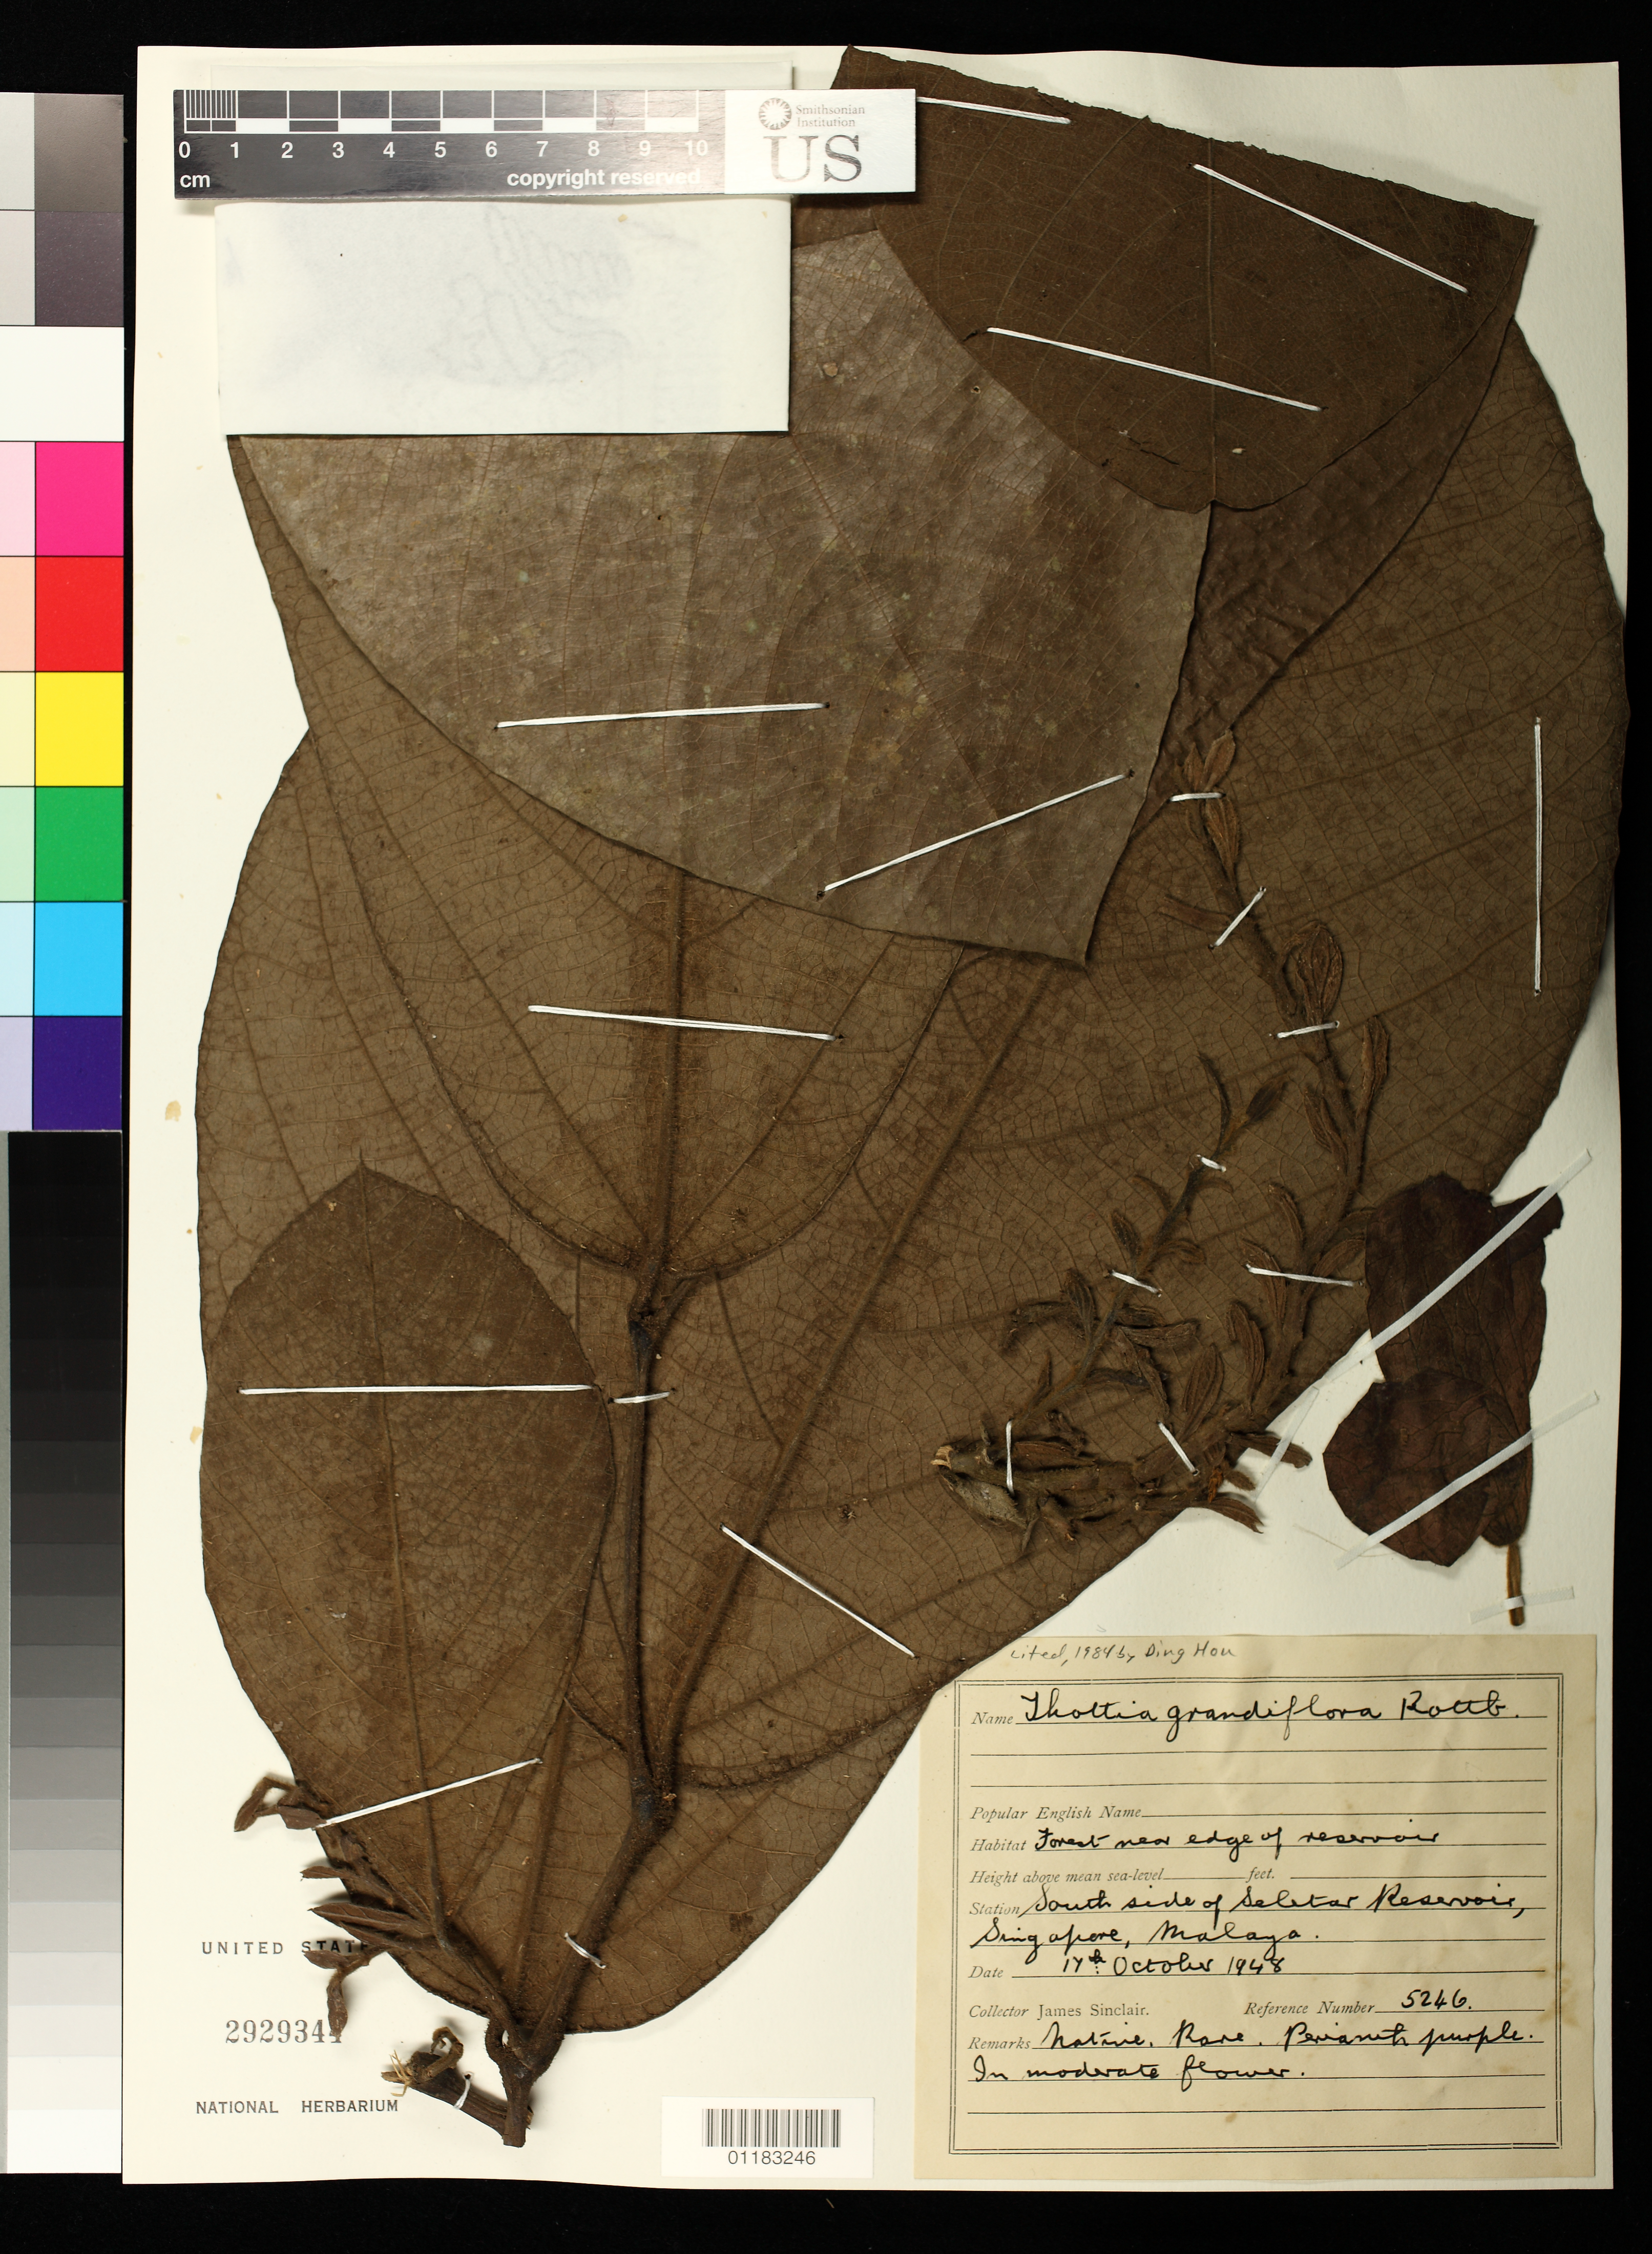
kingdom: Plantae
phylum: Tracheophyta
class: Magnoliopsida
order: Piperales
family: Aristolochiaceae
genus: Thottea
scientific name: Thottea grandiflora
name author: Rottb.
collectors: J. Sinclair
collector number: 5246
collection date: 1948-10-17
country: Singapore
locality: South side of Seletar Reservoir.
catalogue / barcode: US 2929344